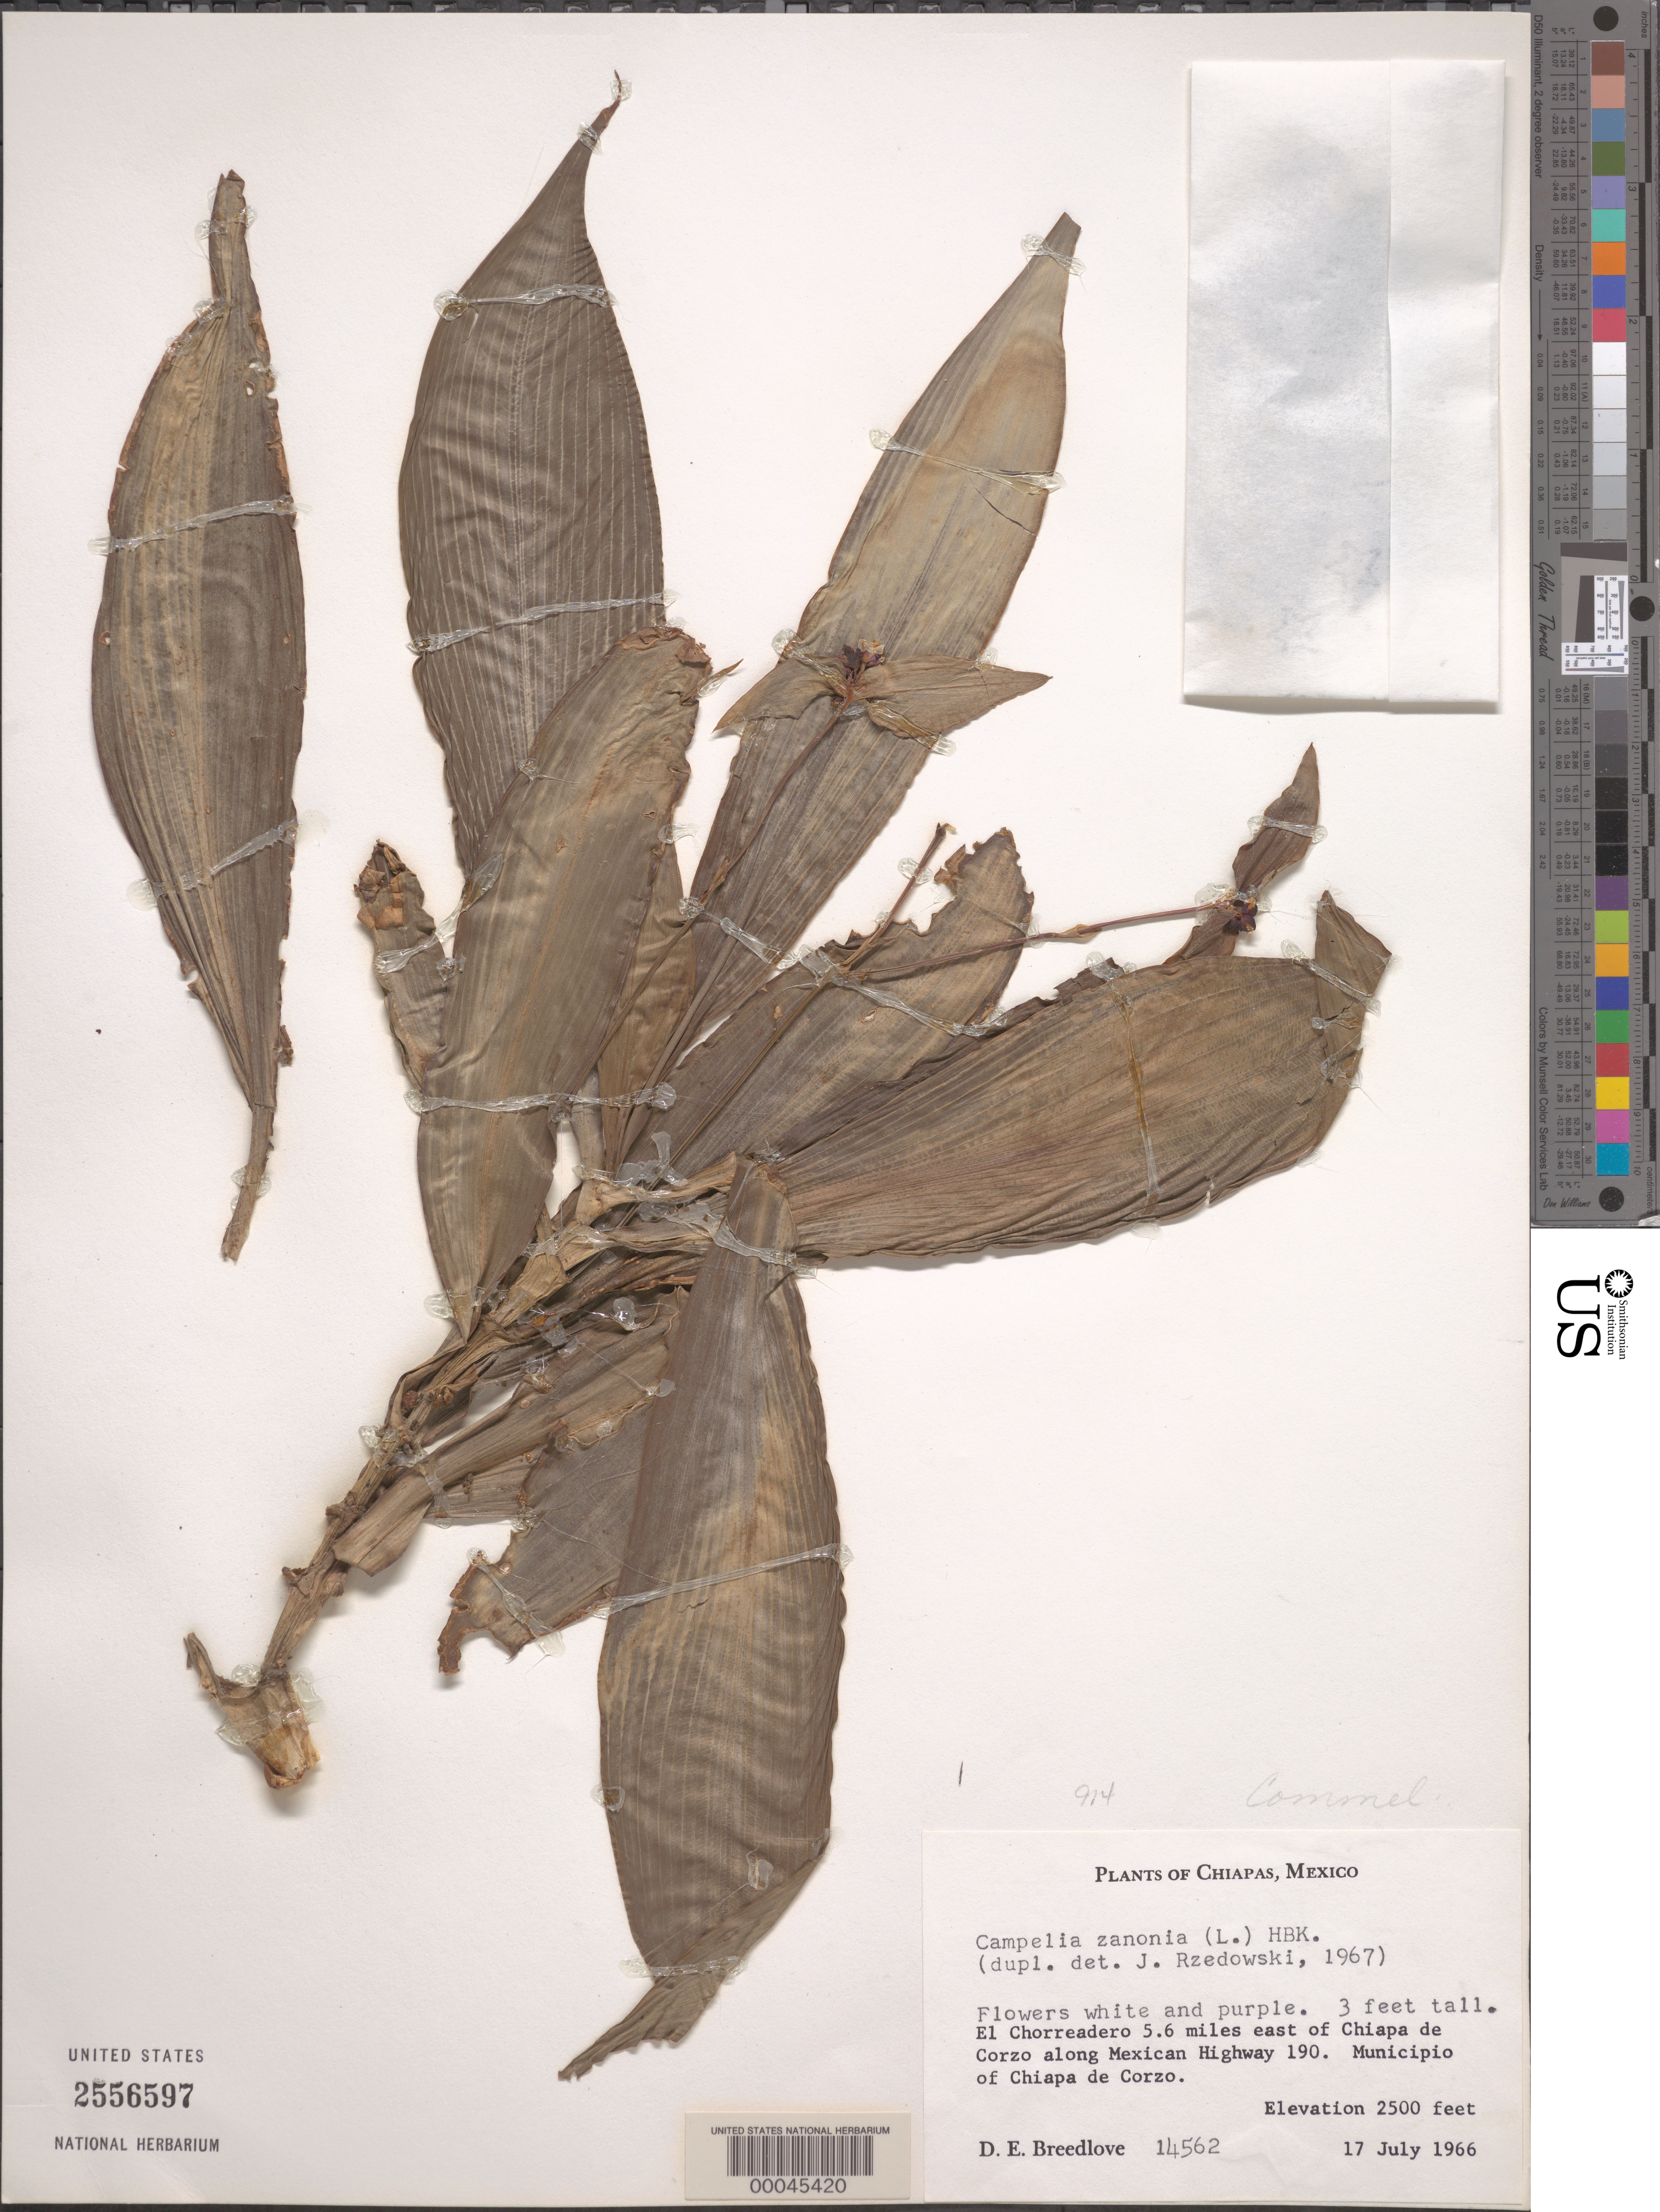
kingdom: Plantae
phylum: Tracheophyta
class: Liliopsida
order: Commelinales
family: Commelinaceae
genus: Tradescantia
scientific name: Tradescantia zanonia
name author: (L.) Sw.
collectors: D. E. Breedlove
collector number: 14562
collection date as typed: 17 Jul 1966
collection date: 1966-07-17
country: Mexico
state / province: Chiapas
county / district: Chiapa de Corzo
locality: El Chorreadero, E of Chiapa de Corzo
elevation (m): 763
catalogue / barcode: US 2556597